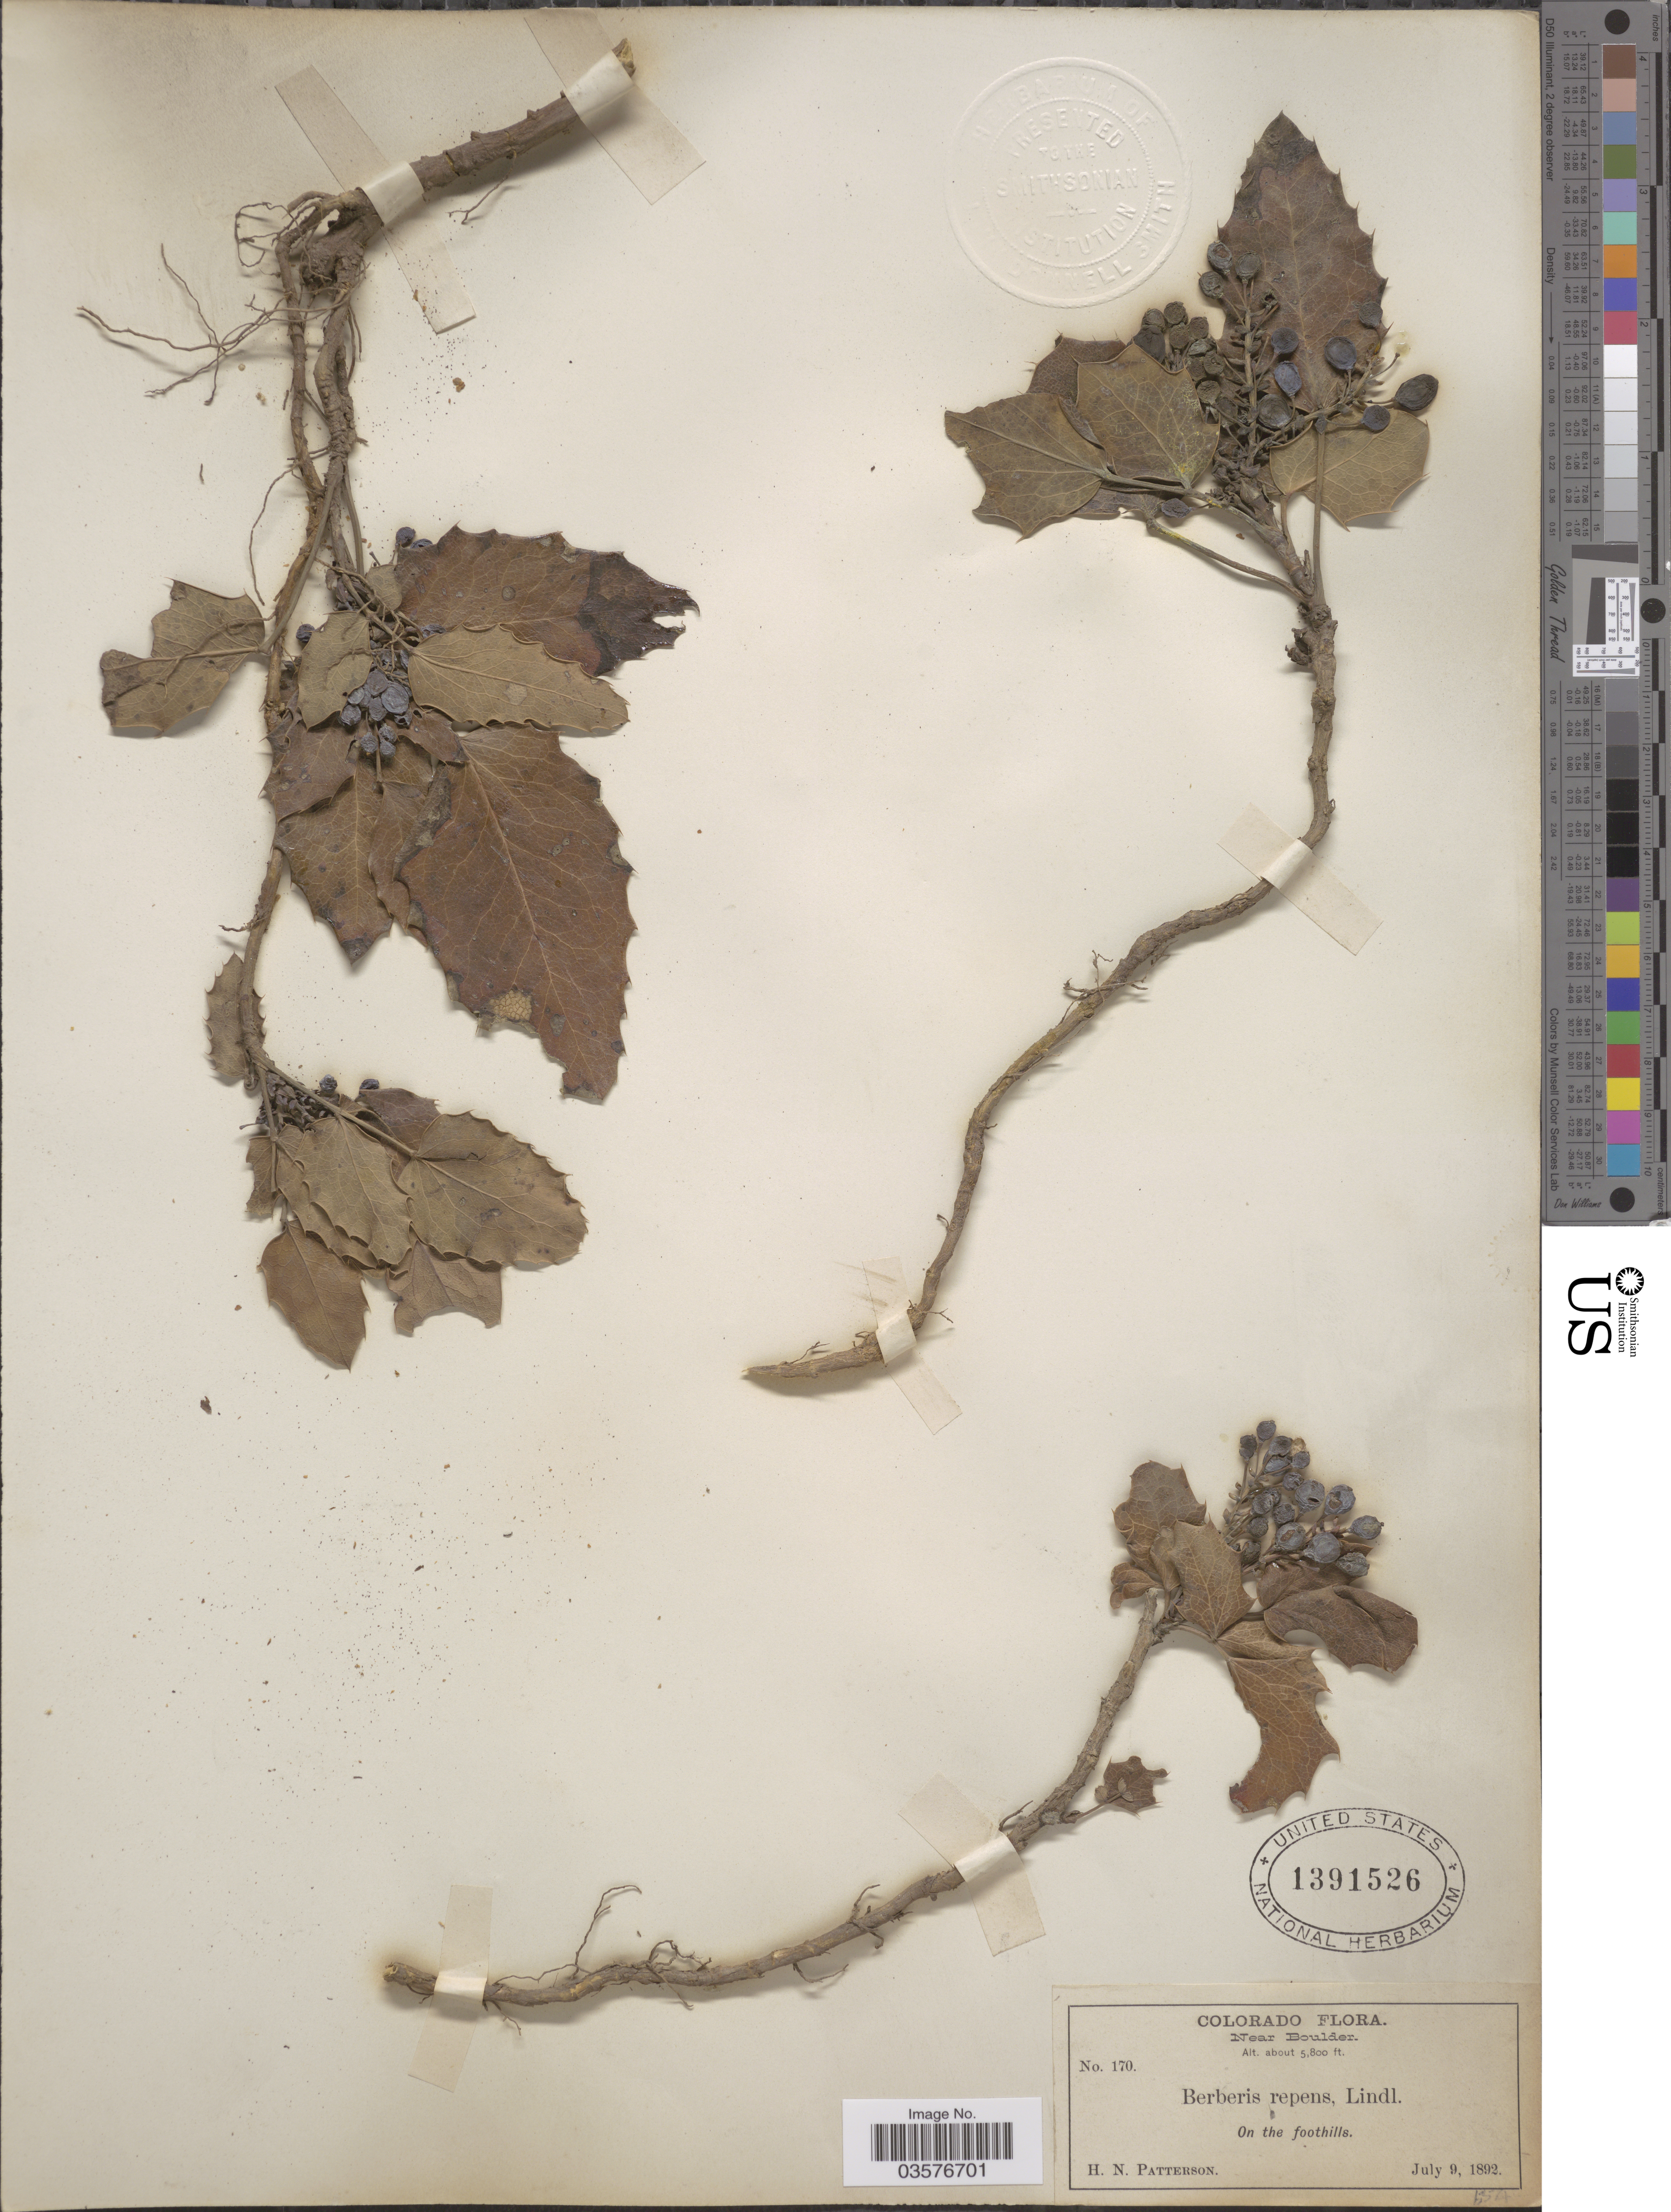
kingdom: Plantae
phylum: Tracheophyta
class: Magnoliopsida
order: Ranunculales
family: Berberidaceae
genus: Mahonia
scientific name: Mahonia repens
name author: (Lindl.) G. Don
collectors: H. N. Patterson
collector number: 170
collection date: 1892-07-09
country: United States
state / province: Colorado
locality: Near Boulder. On the foothills.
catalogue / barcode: US 1391526